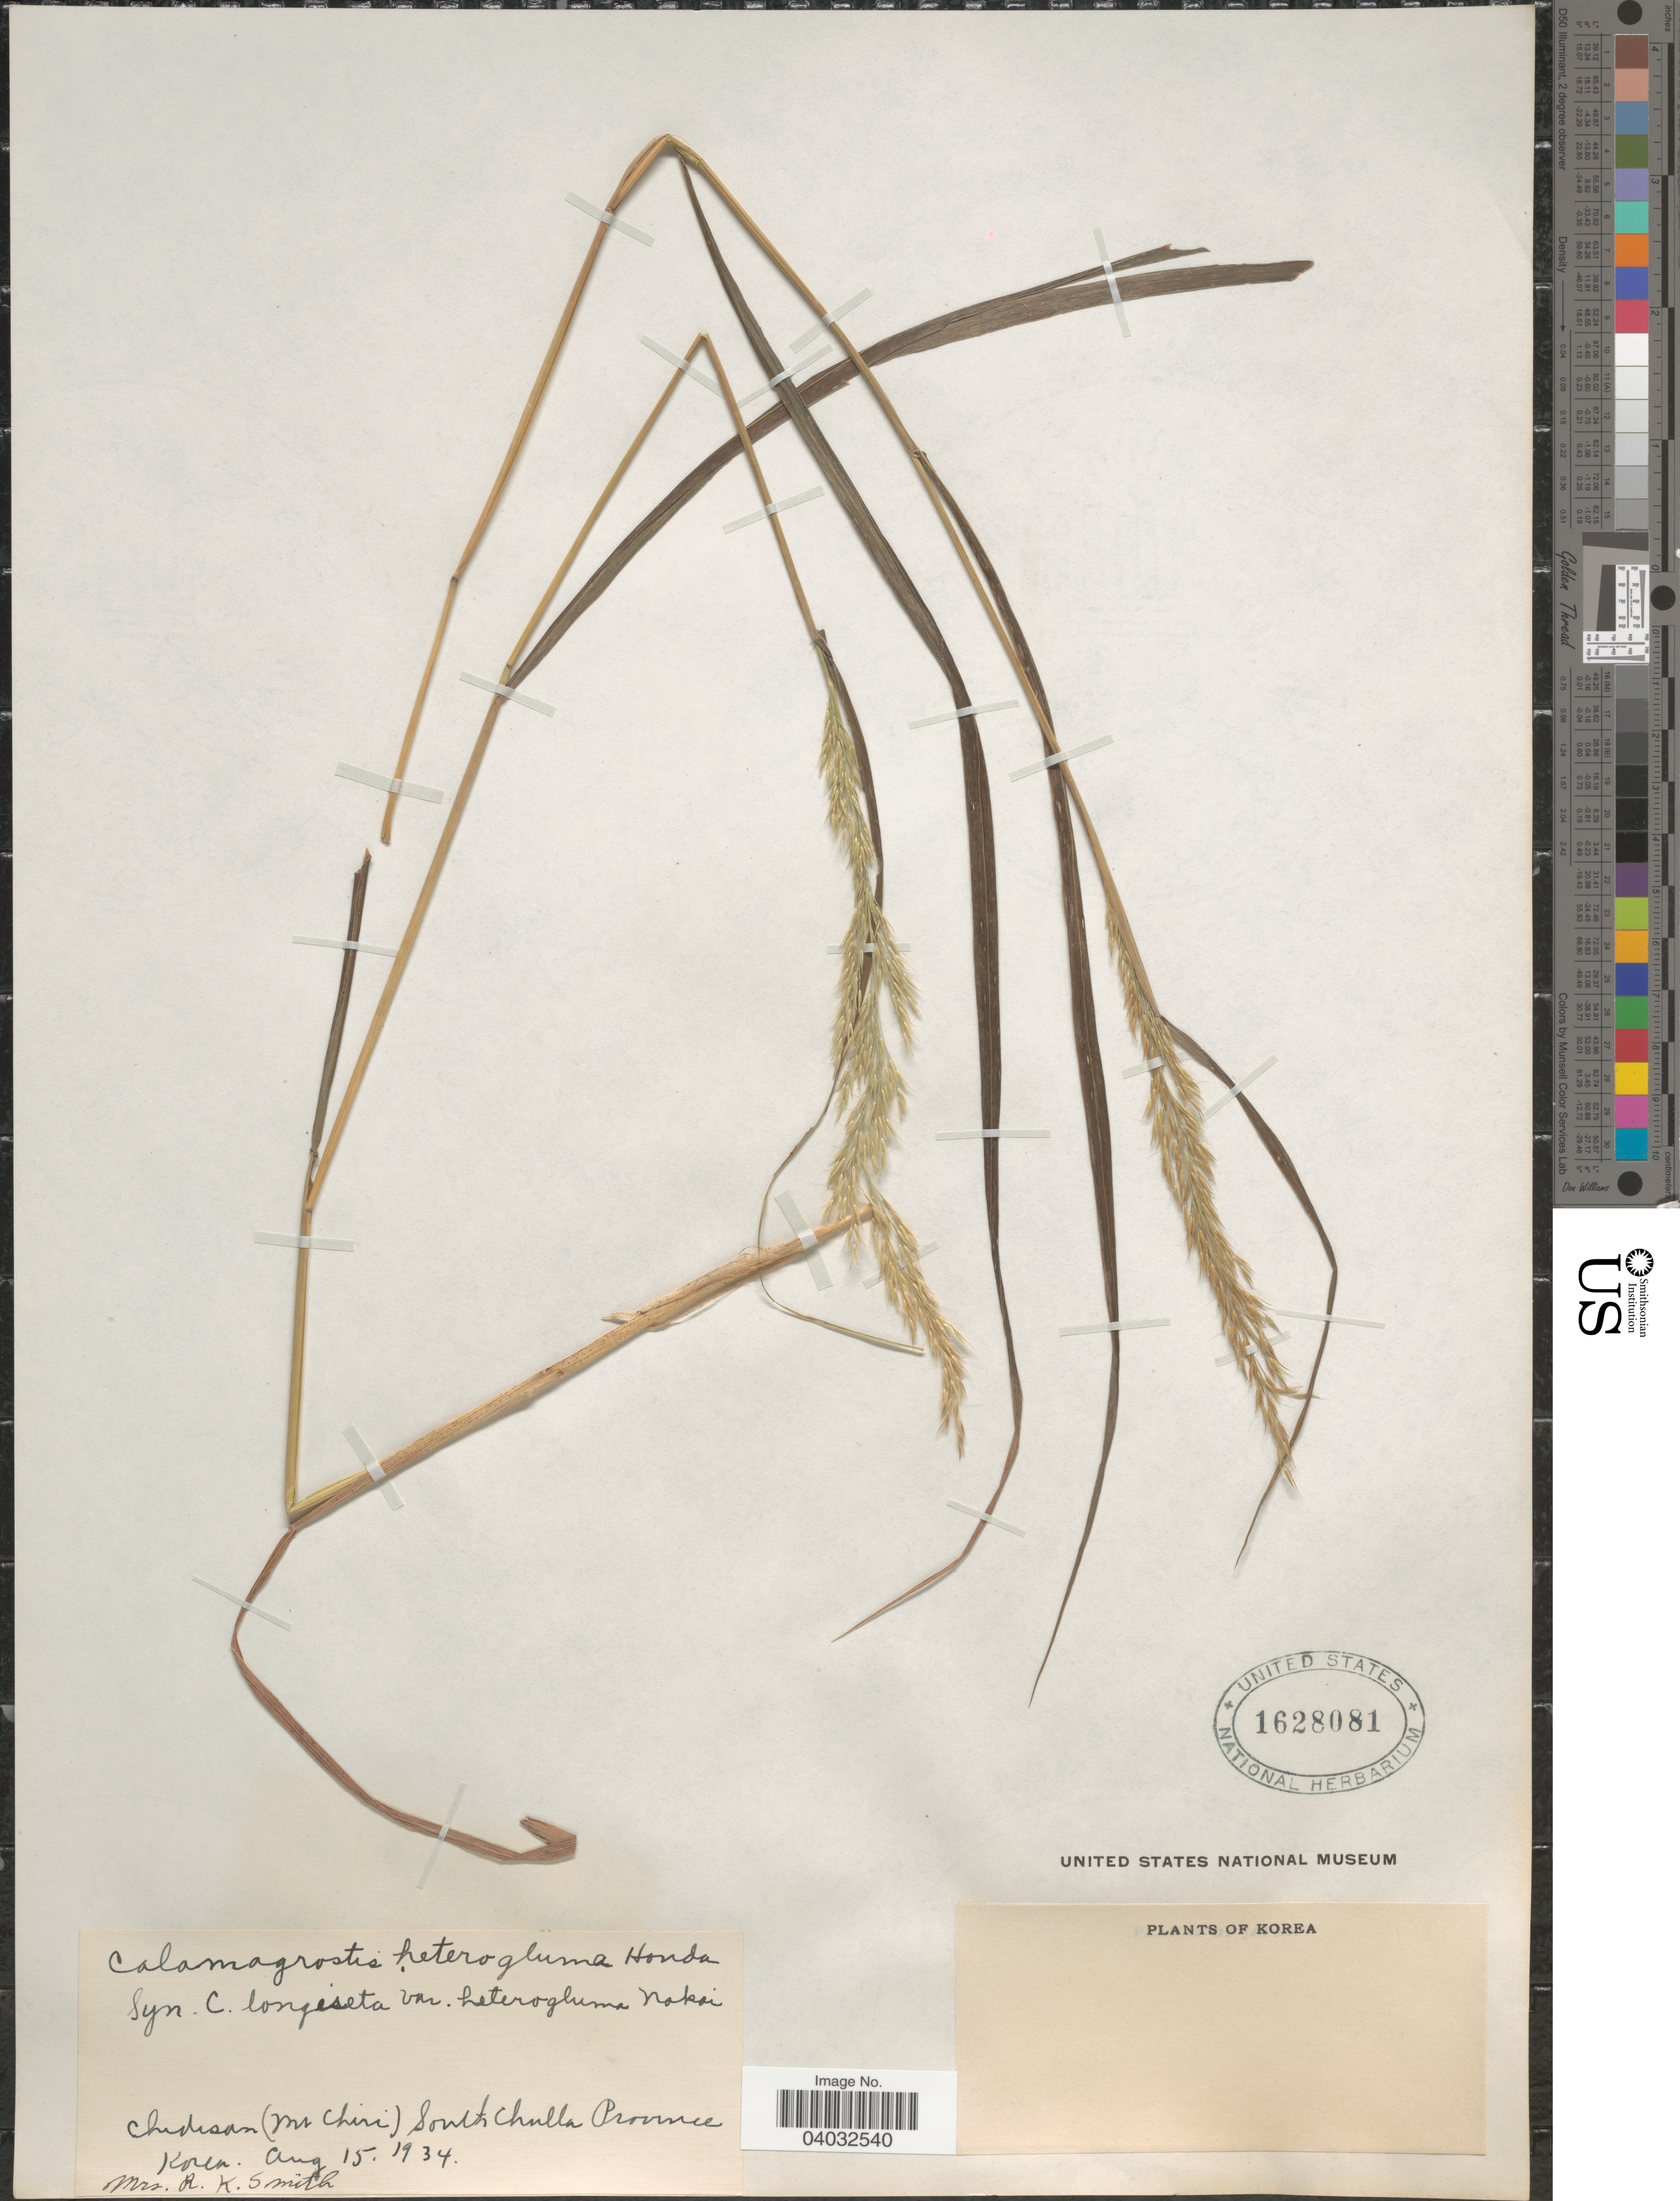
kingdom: Plantae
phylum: Tracheophyta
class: Liliopsida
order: Poales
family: Poaceae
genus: Calamagrostis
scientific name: Calamagrostis sp.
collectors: Mrs. R. K. Smith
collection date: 1934-08-15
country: South Korea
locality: Chidisan (Mt Chiri) South Chulla Province.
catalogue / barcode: US 1628081